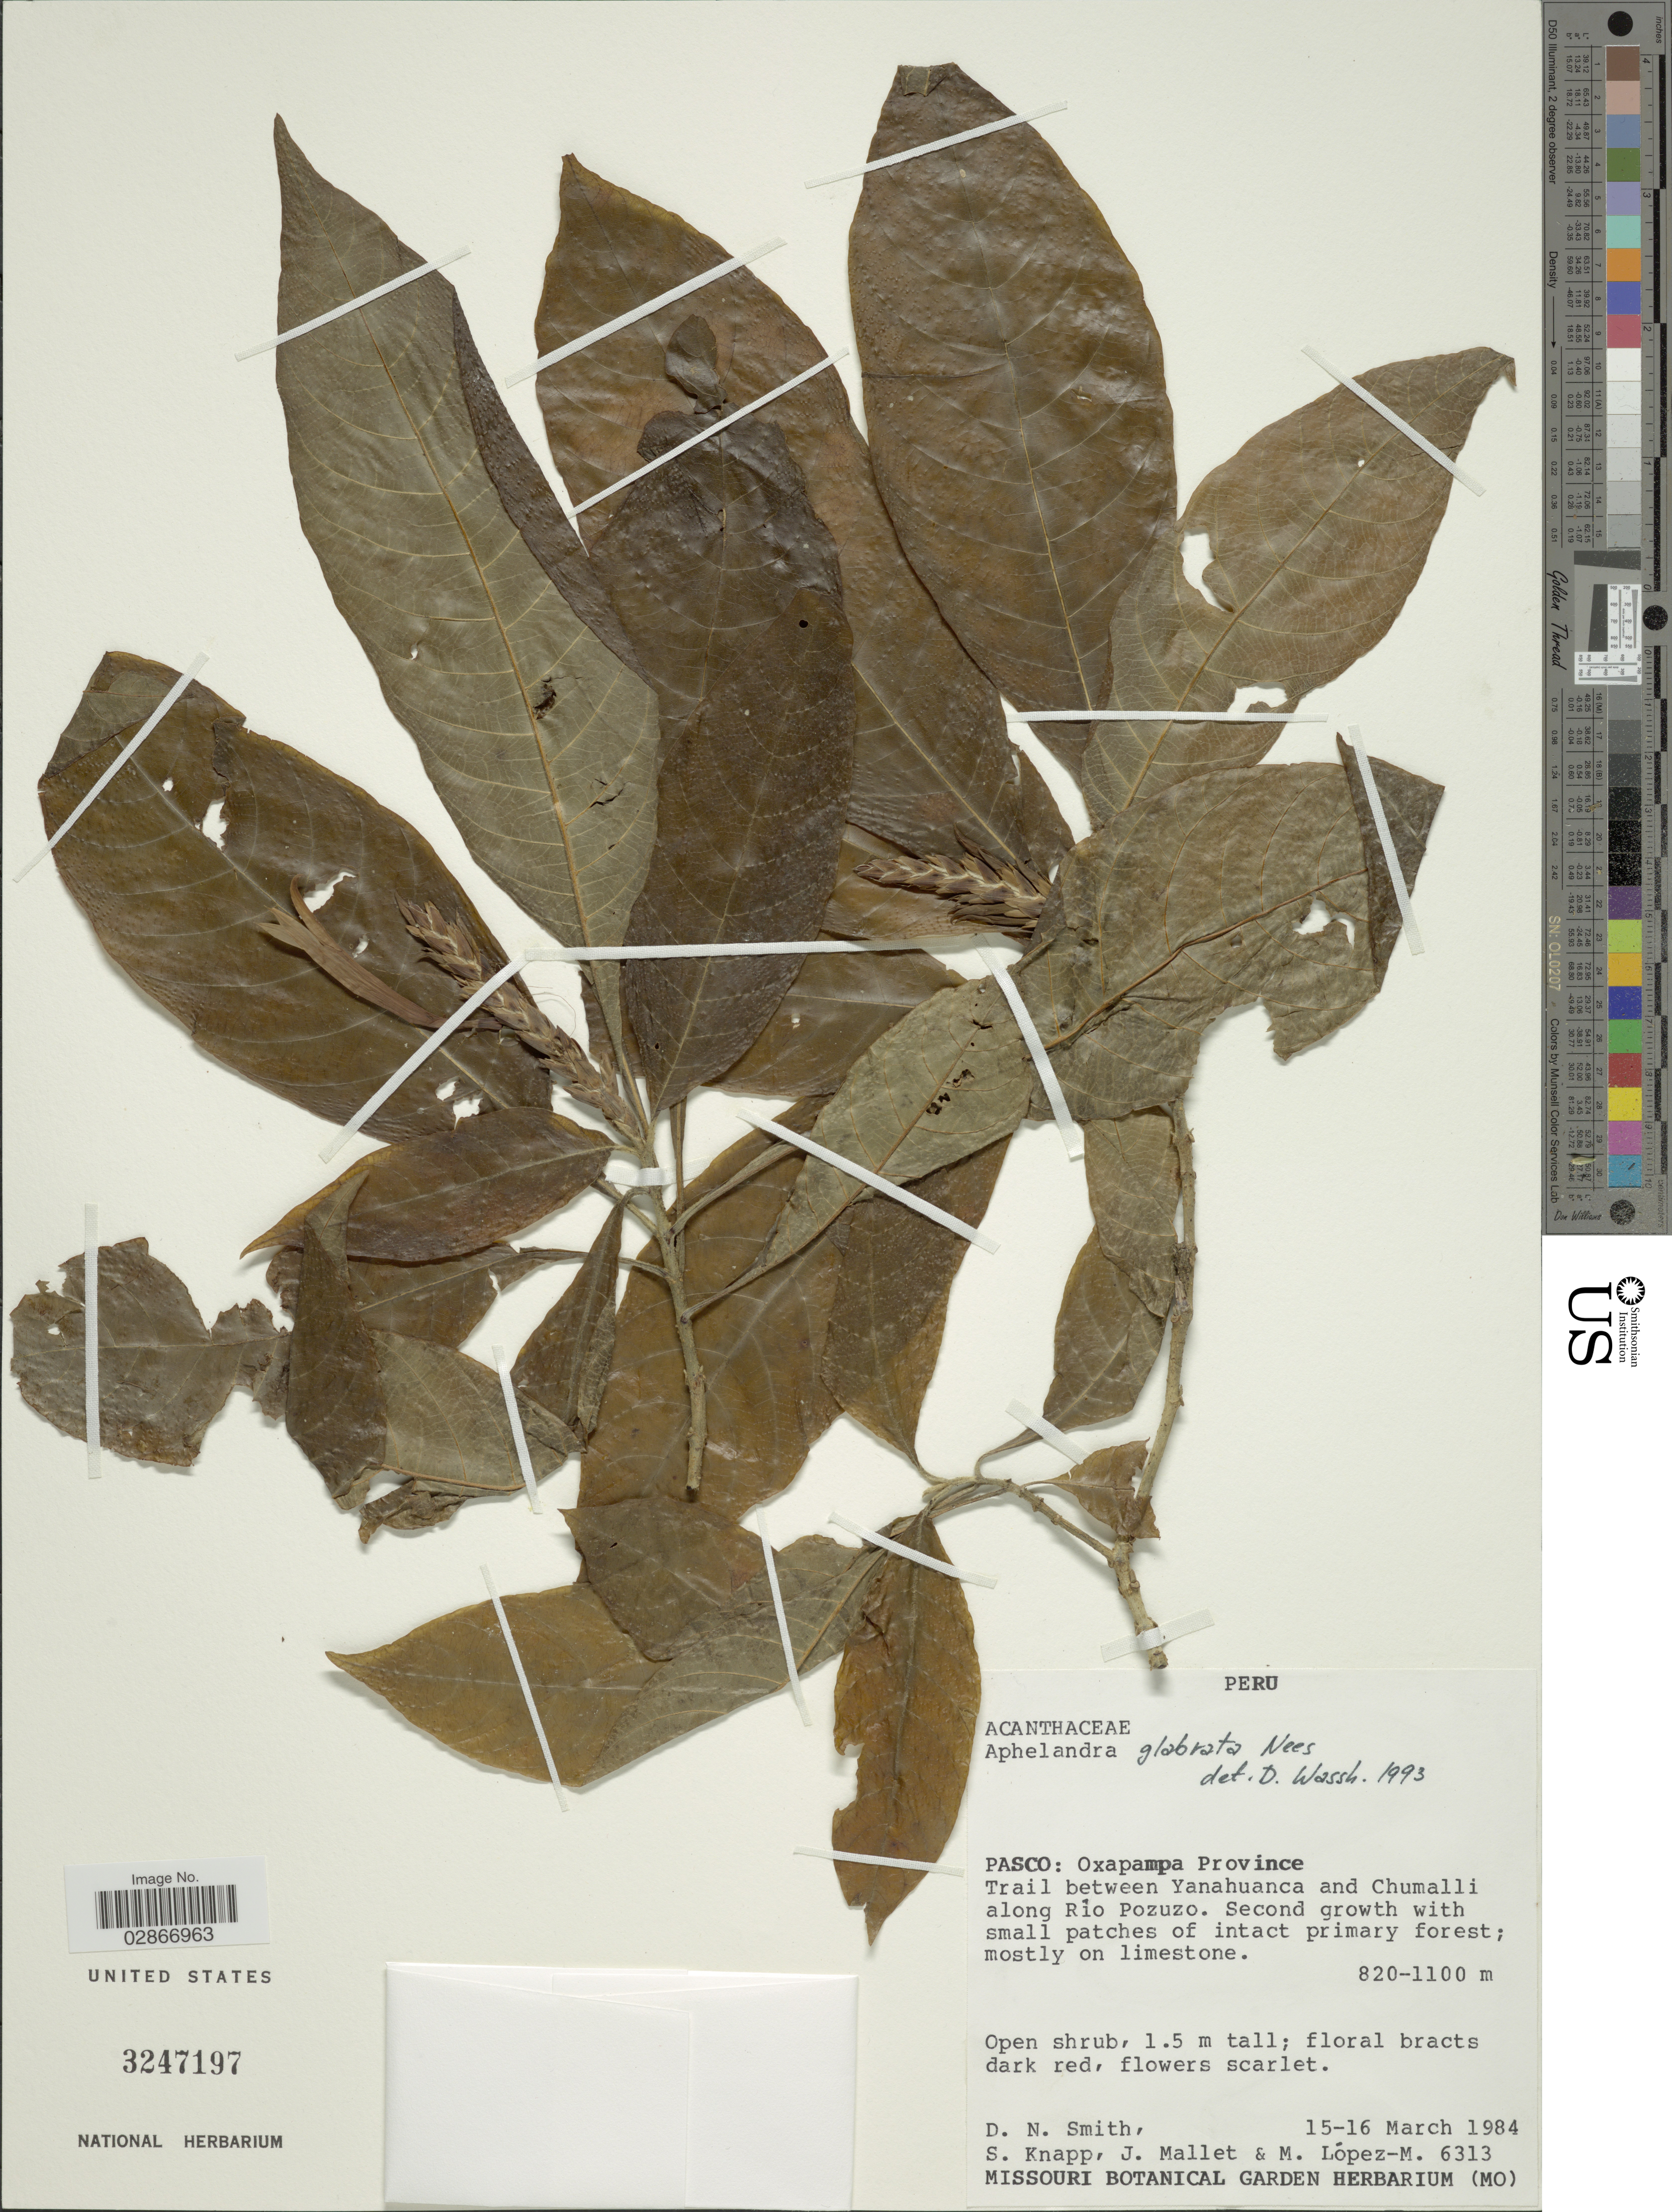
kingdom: Plantae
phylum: Tracheophyta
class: Magnoliopsida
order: Lamiales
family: Acanthaceae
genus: Aphelandra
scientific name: Aphelandra glabrata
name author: Willd. ex Nees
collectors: D. Smith, S. Knapp, J. Mallet & M. Lopez-M.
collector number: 6313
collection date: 1984-03-15/1984-03-16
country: Peru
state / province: Pasco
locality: Oxapampa Province. Trail between Yanahuanca and Chumalli along Río Pozuzo.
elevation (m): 820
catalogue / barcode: US 3247197